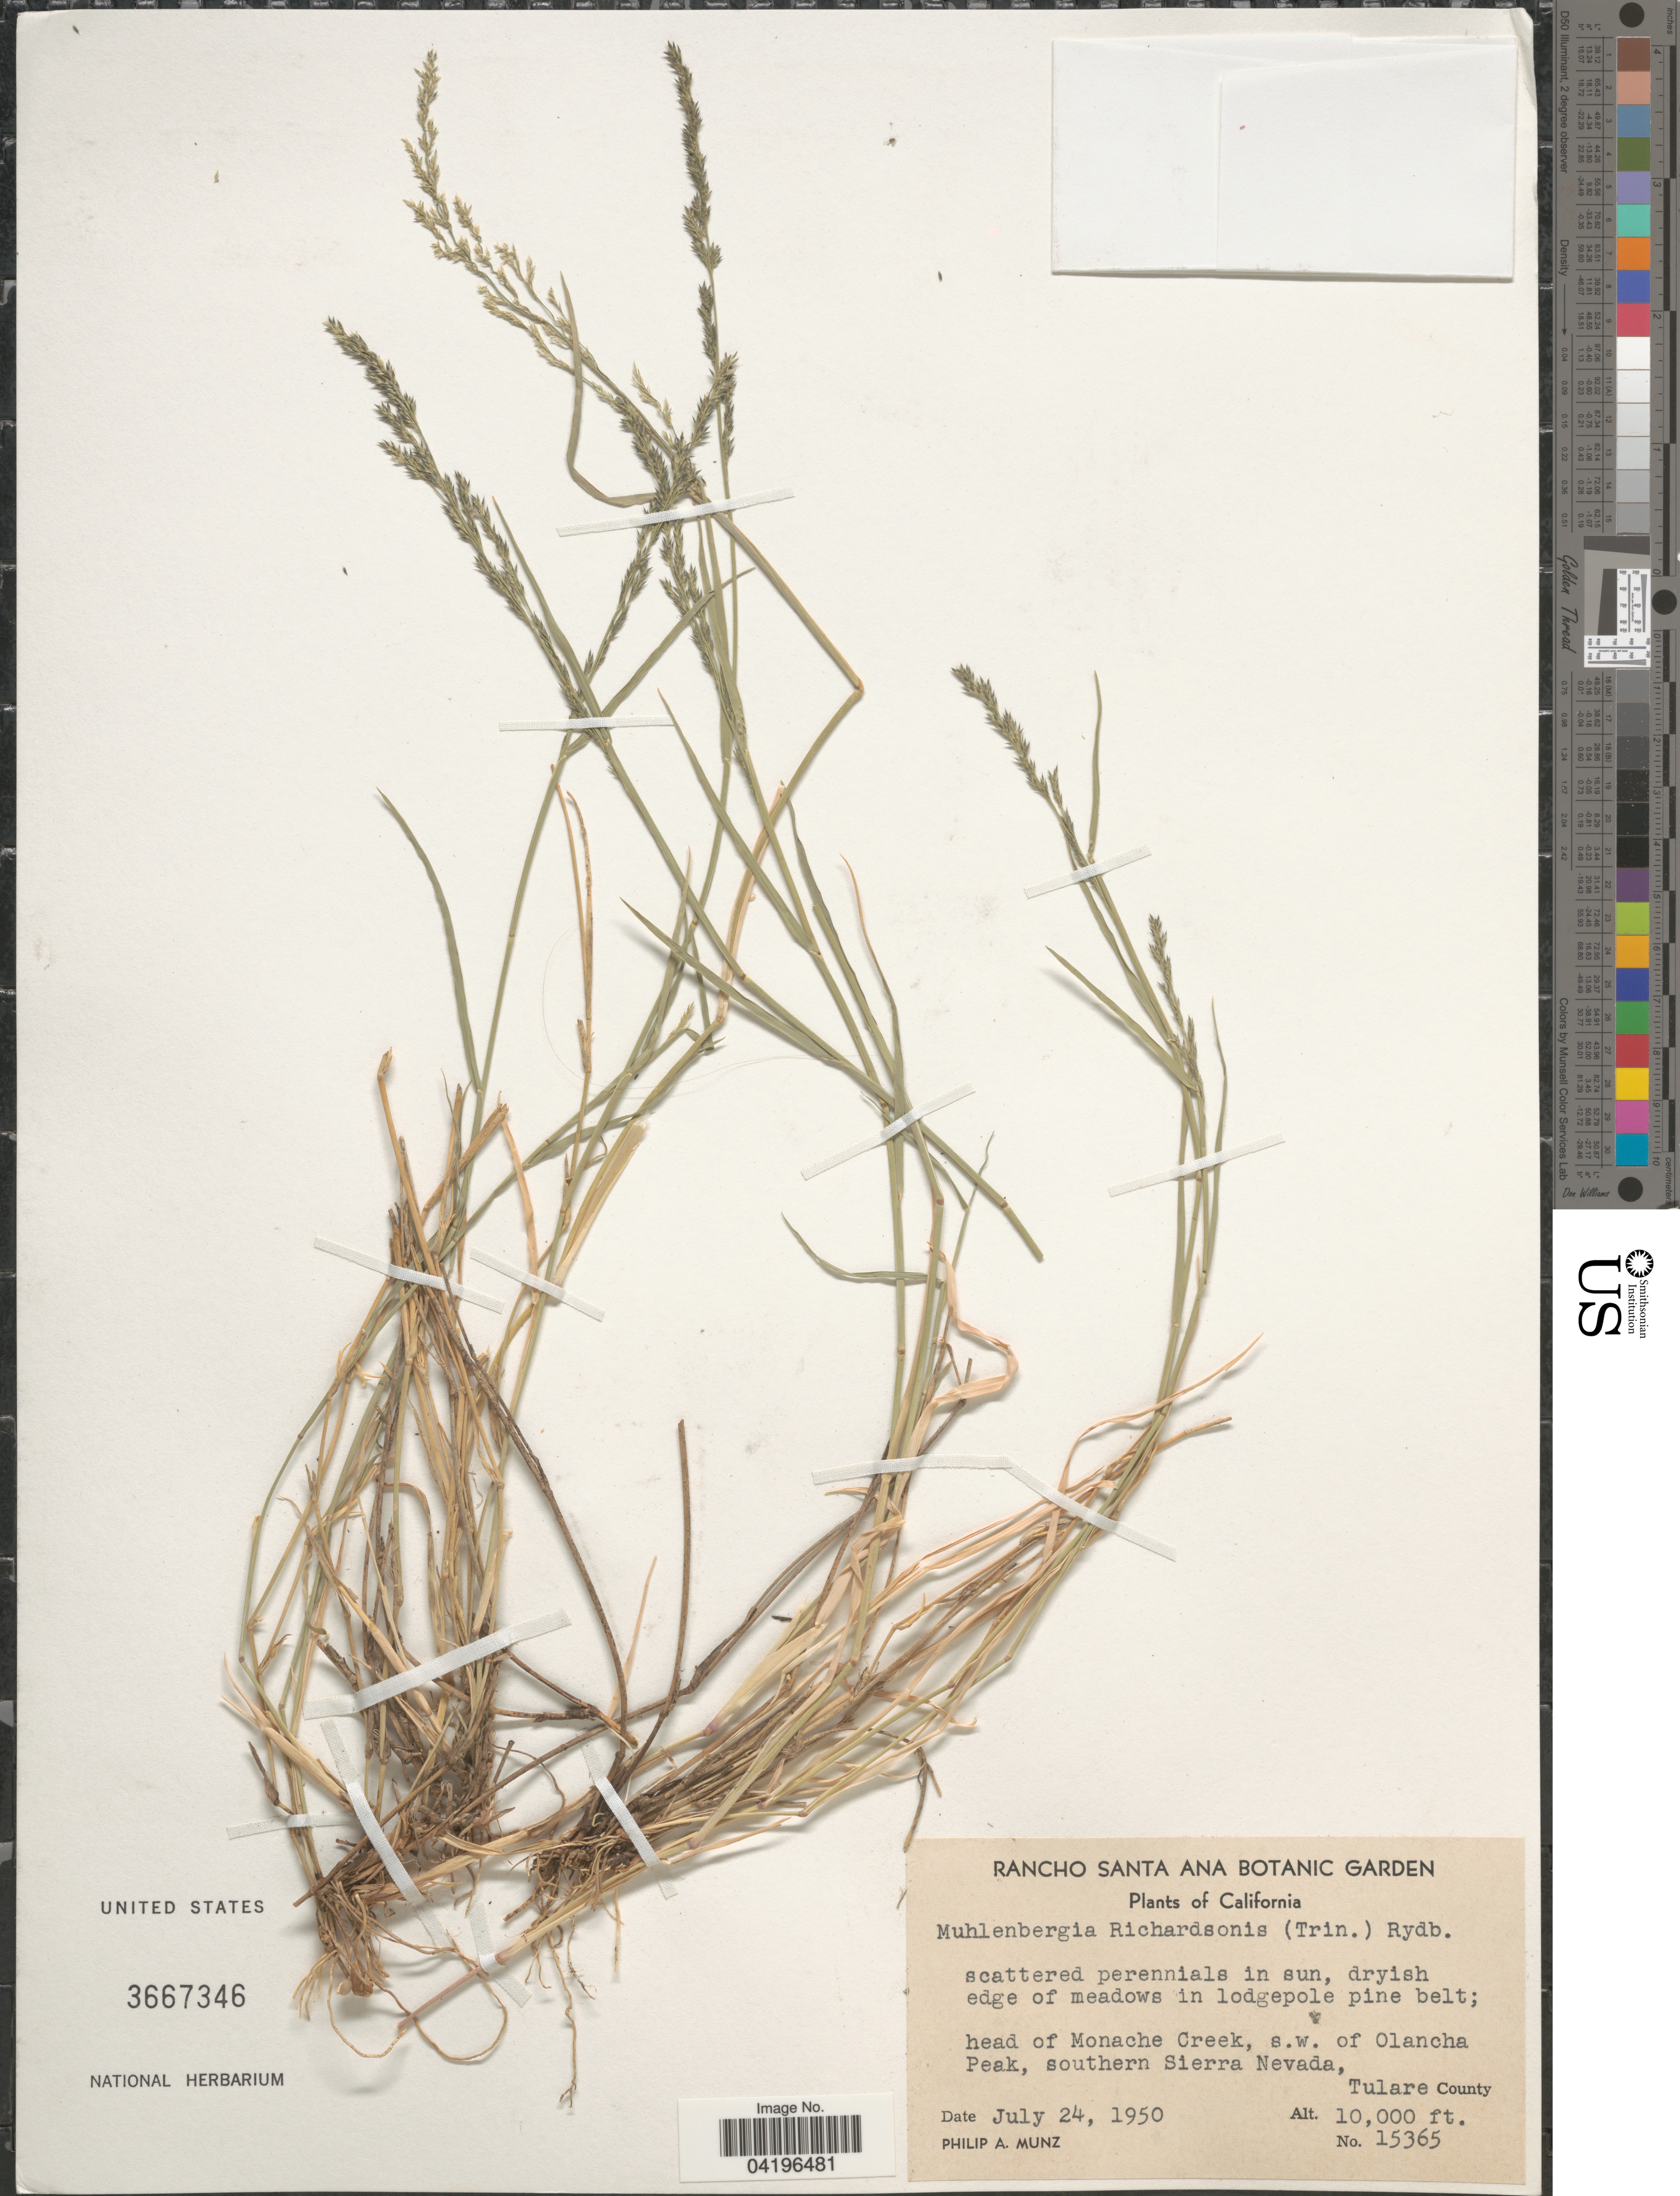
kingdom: Plantae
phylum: Tracheophyta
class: Liliopsida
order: Poales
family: Poaceae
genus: Muhlenbergia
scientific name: Muhlenbergia richardsonis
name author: (Trin.) Rydb.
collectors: P. A. Munz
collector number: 15365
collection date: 1950-07-24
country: United States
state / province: California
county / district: Tulare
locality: Head of Monache Creek, s.w. of Olancha Peak, southern Sierra Nevada, Tulare County.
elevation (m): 3048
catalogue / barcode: US 3667346